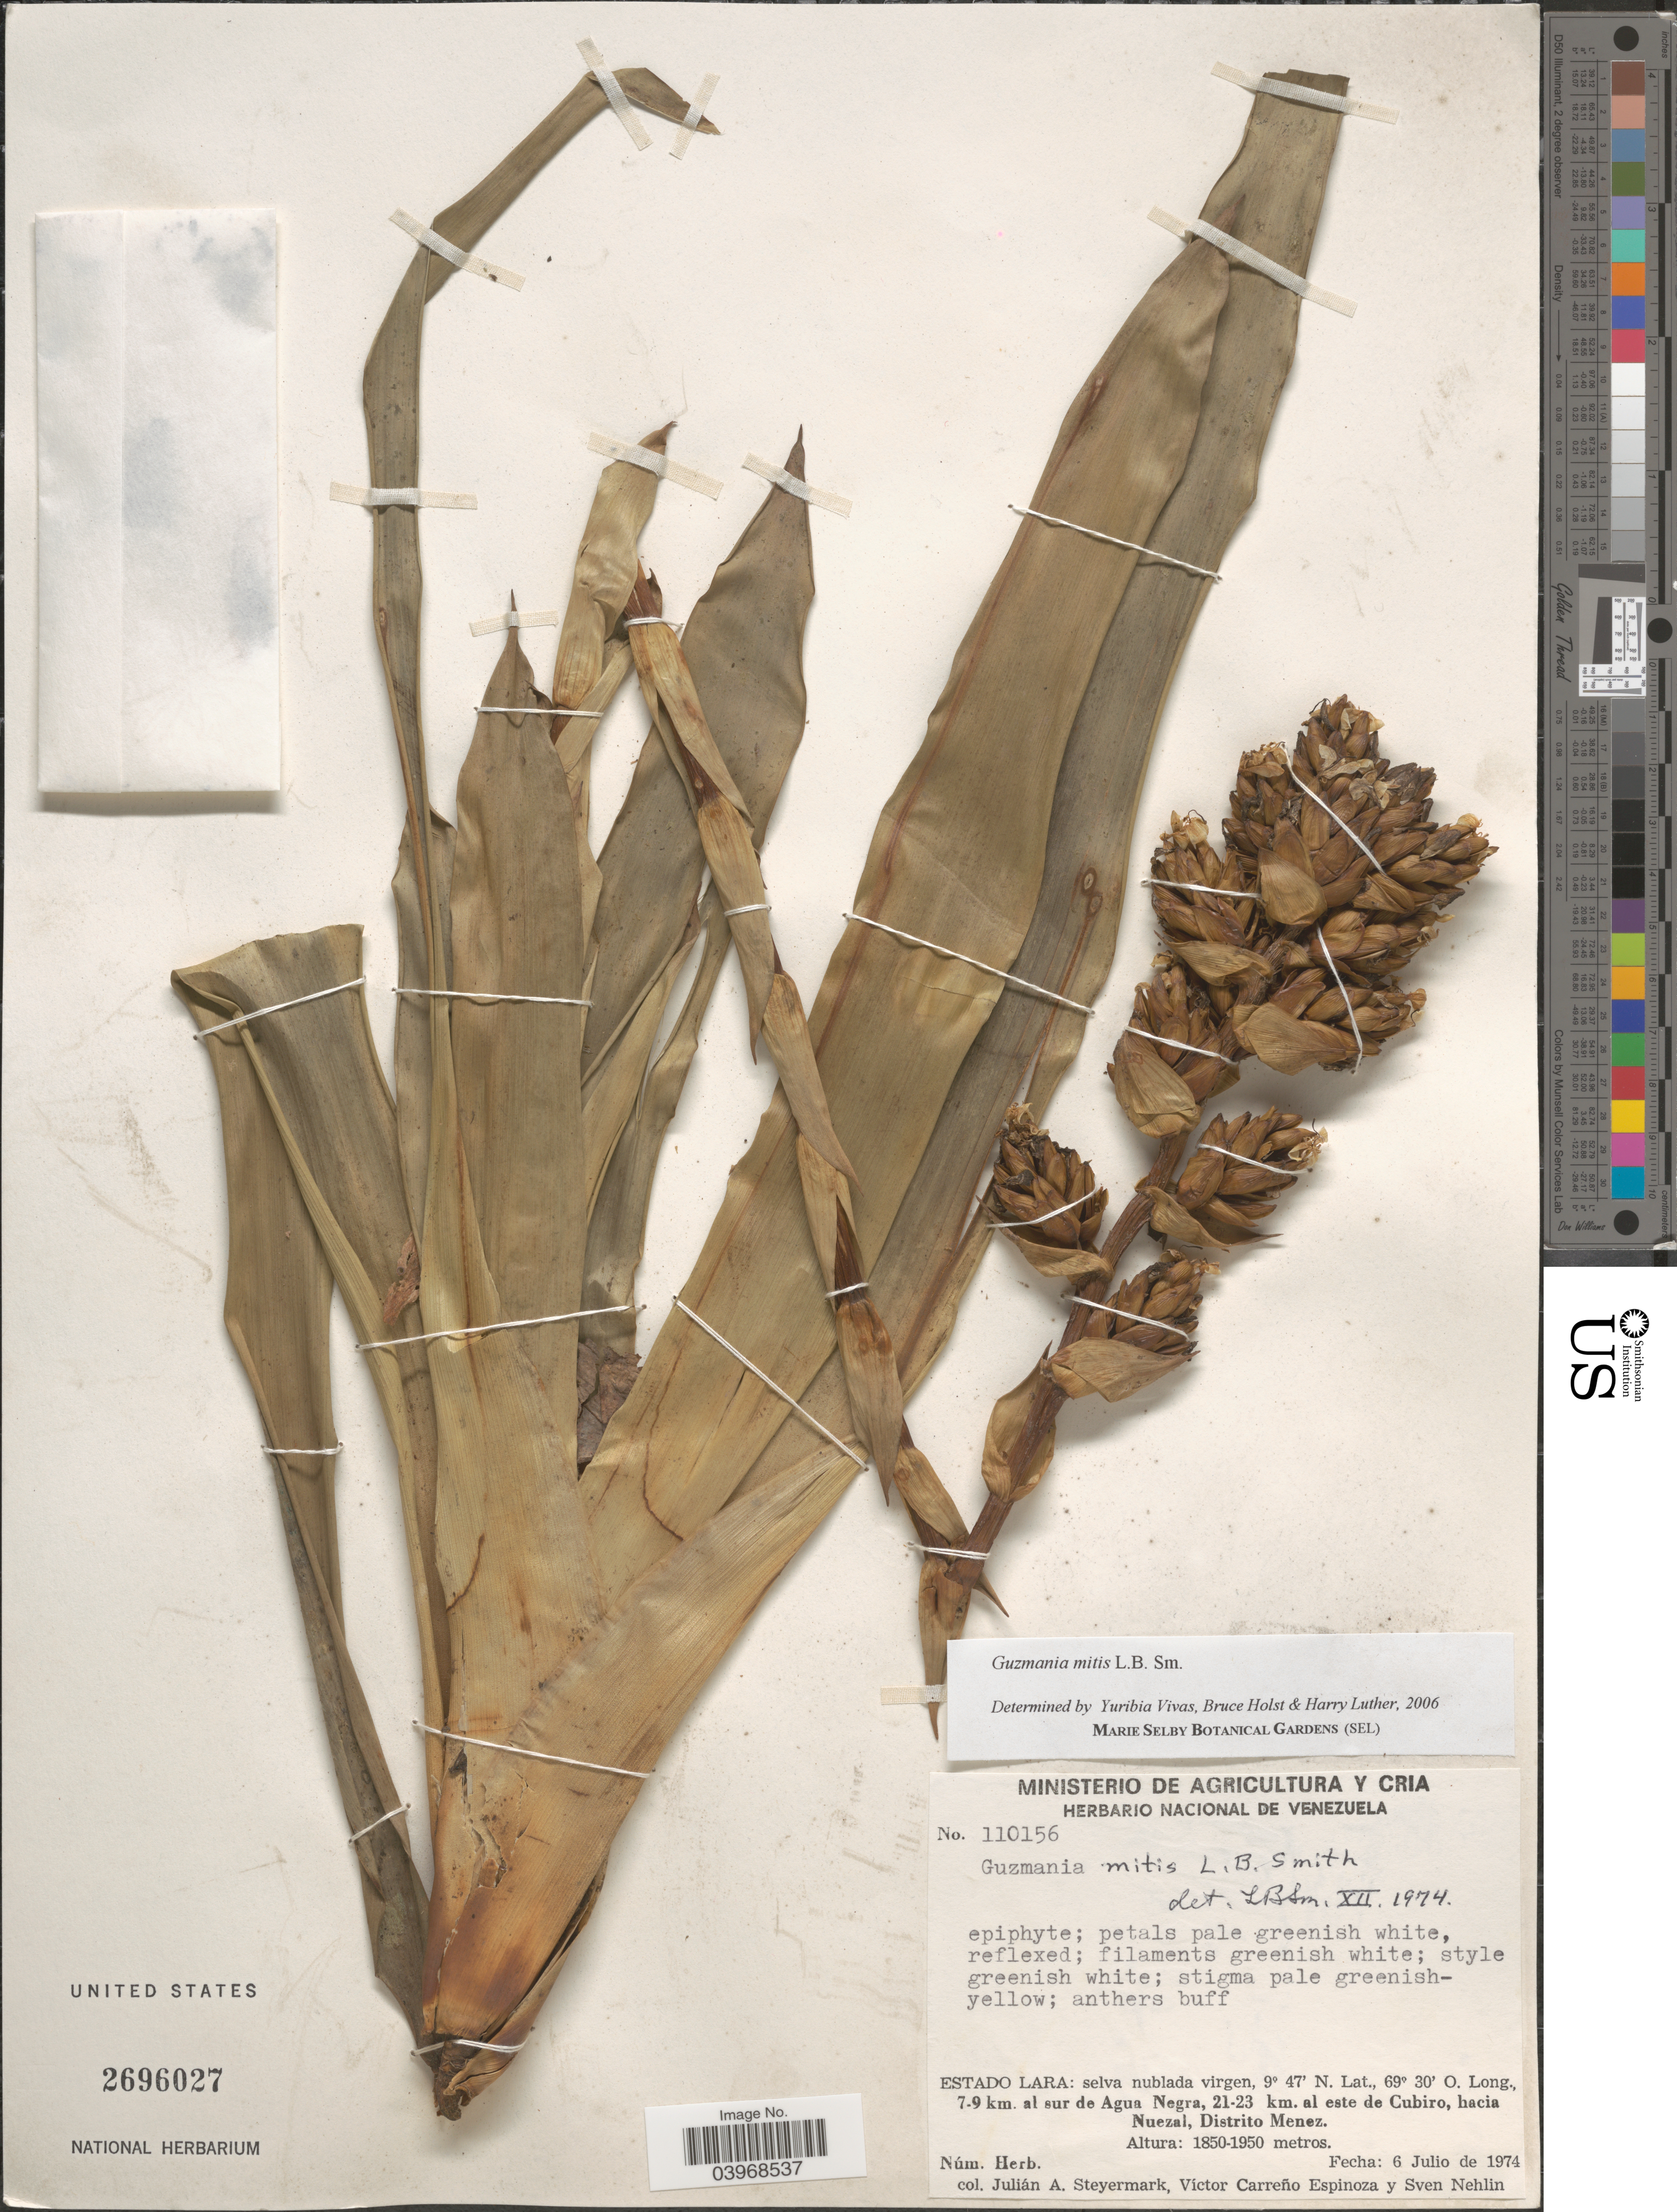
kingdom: Plantae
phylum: Tracheophyta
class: Liliopsida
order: Poales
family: Bromeliaceae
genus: Guzmania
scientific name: Guzmania mitis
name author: L.B. Sm.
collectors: J. Steyermark, V. Carreño E. & S. Nehlin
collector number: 110156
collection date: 1974-07-06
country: Venezuela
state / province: Lara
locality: Selva nublada virgen, 7-9 km. al sur de Agua Negra, 21-23 km. al este de Cubiro, hacia Nuezal, Distrito Menez.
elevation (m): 1850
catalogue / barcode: US 2696027